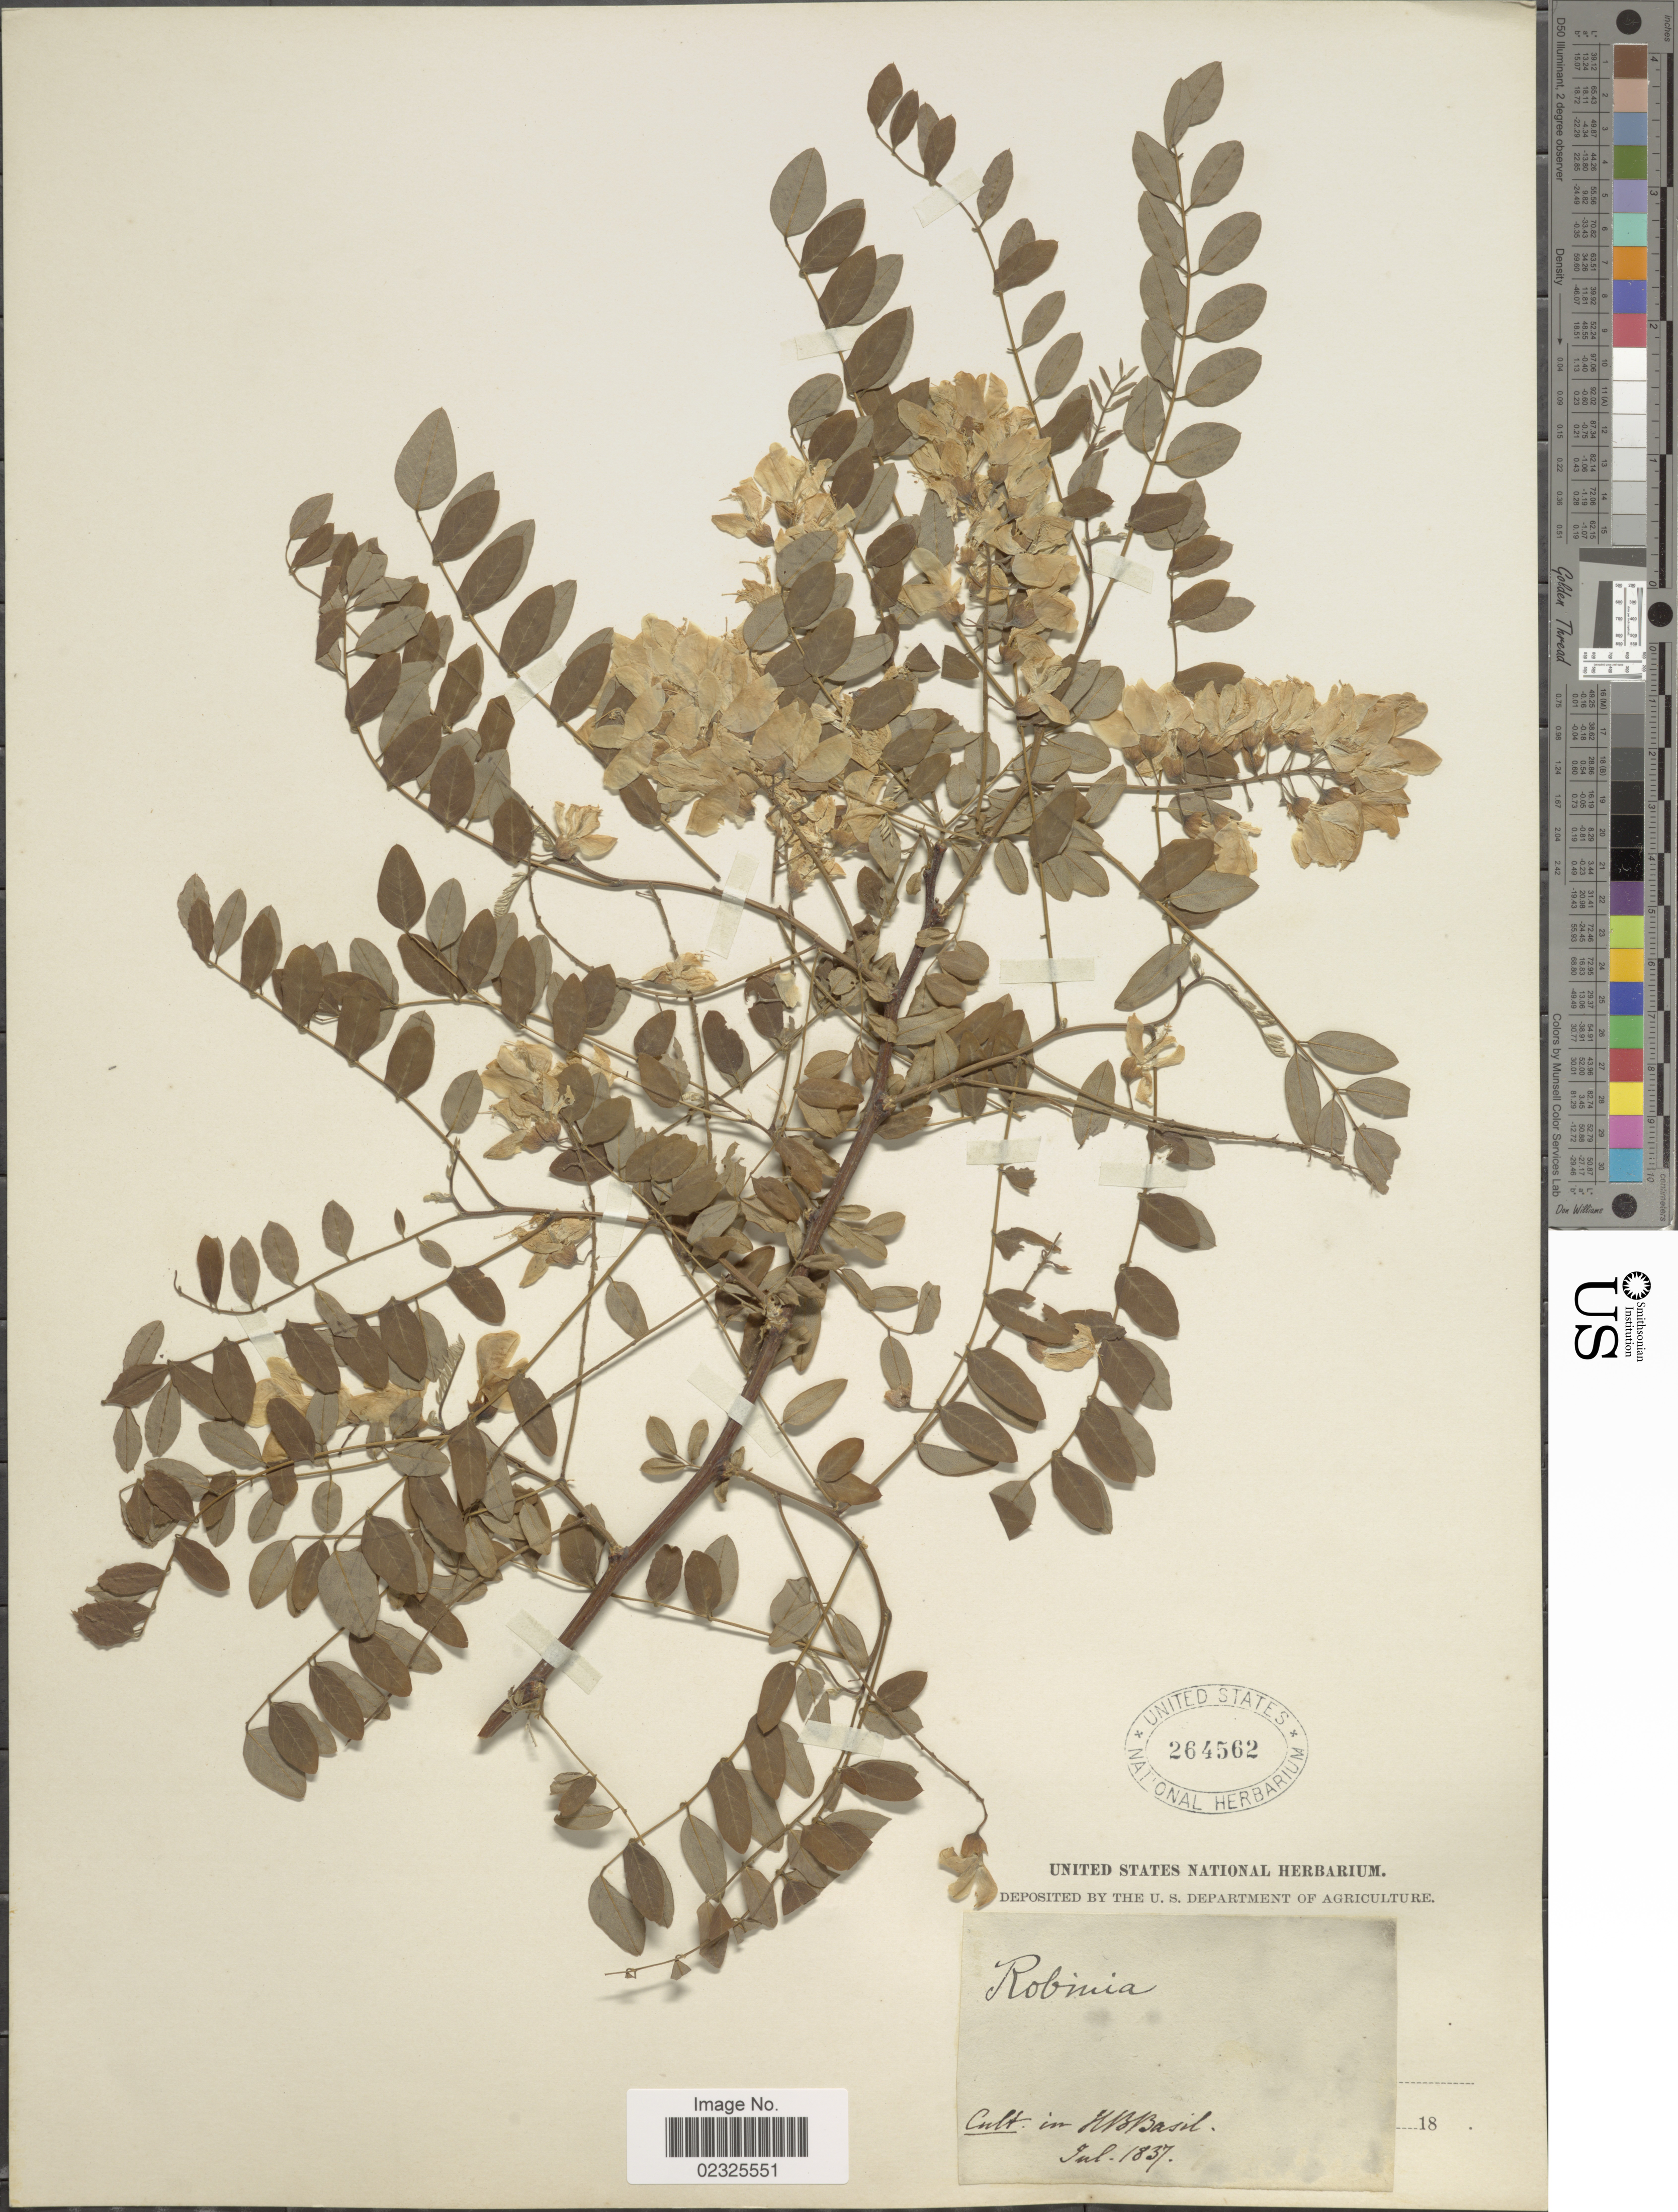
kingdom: Plantae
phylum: Tracheophyta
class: Magnoliopsida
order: Fabales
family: Fabaceae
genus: Robinia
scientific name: Robinia sp.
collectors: H. Basil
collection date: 1837-07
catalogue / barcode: US 264562